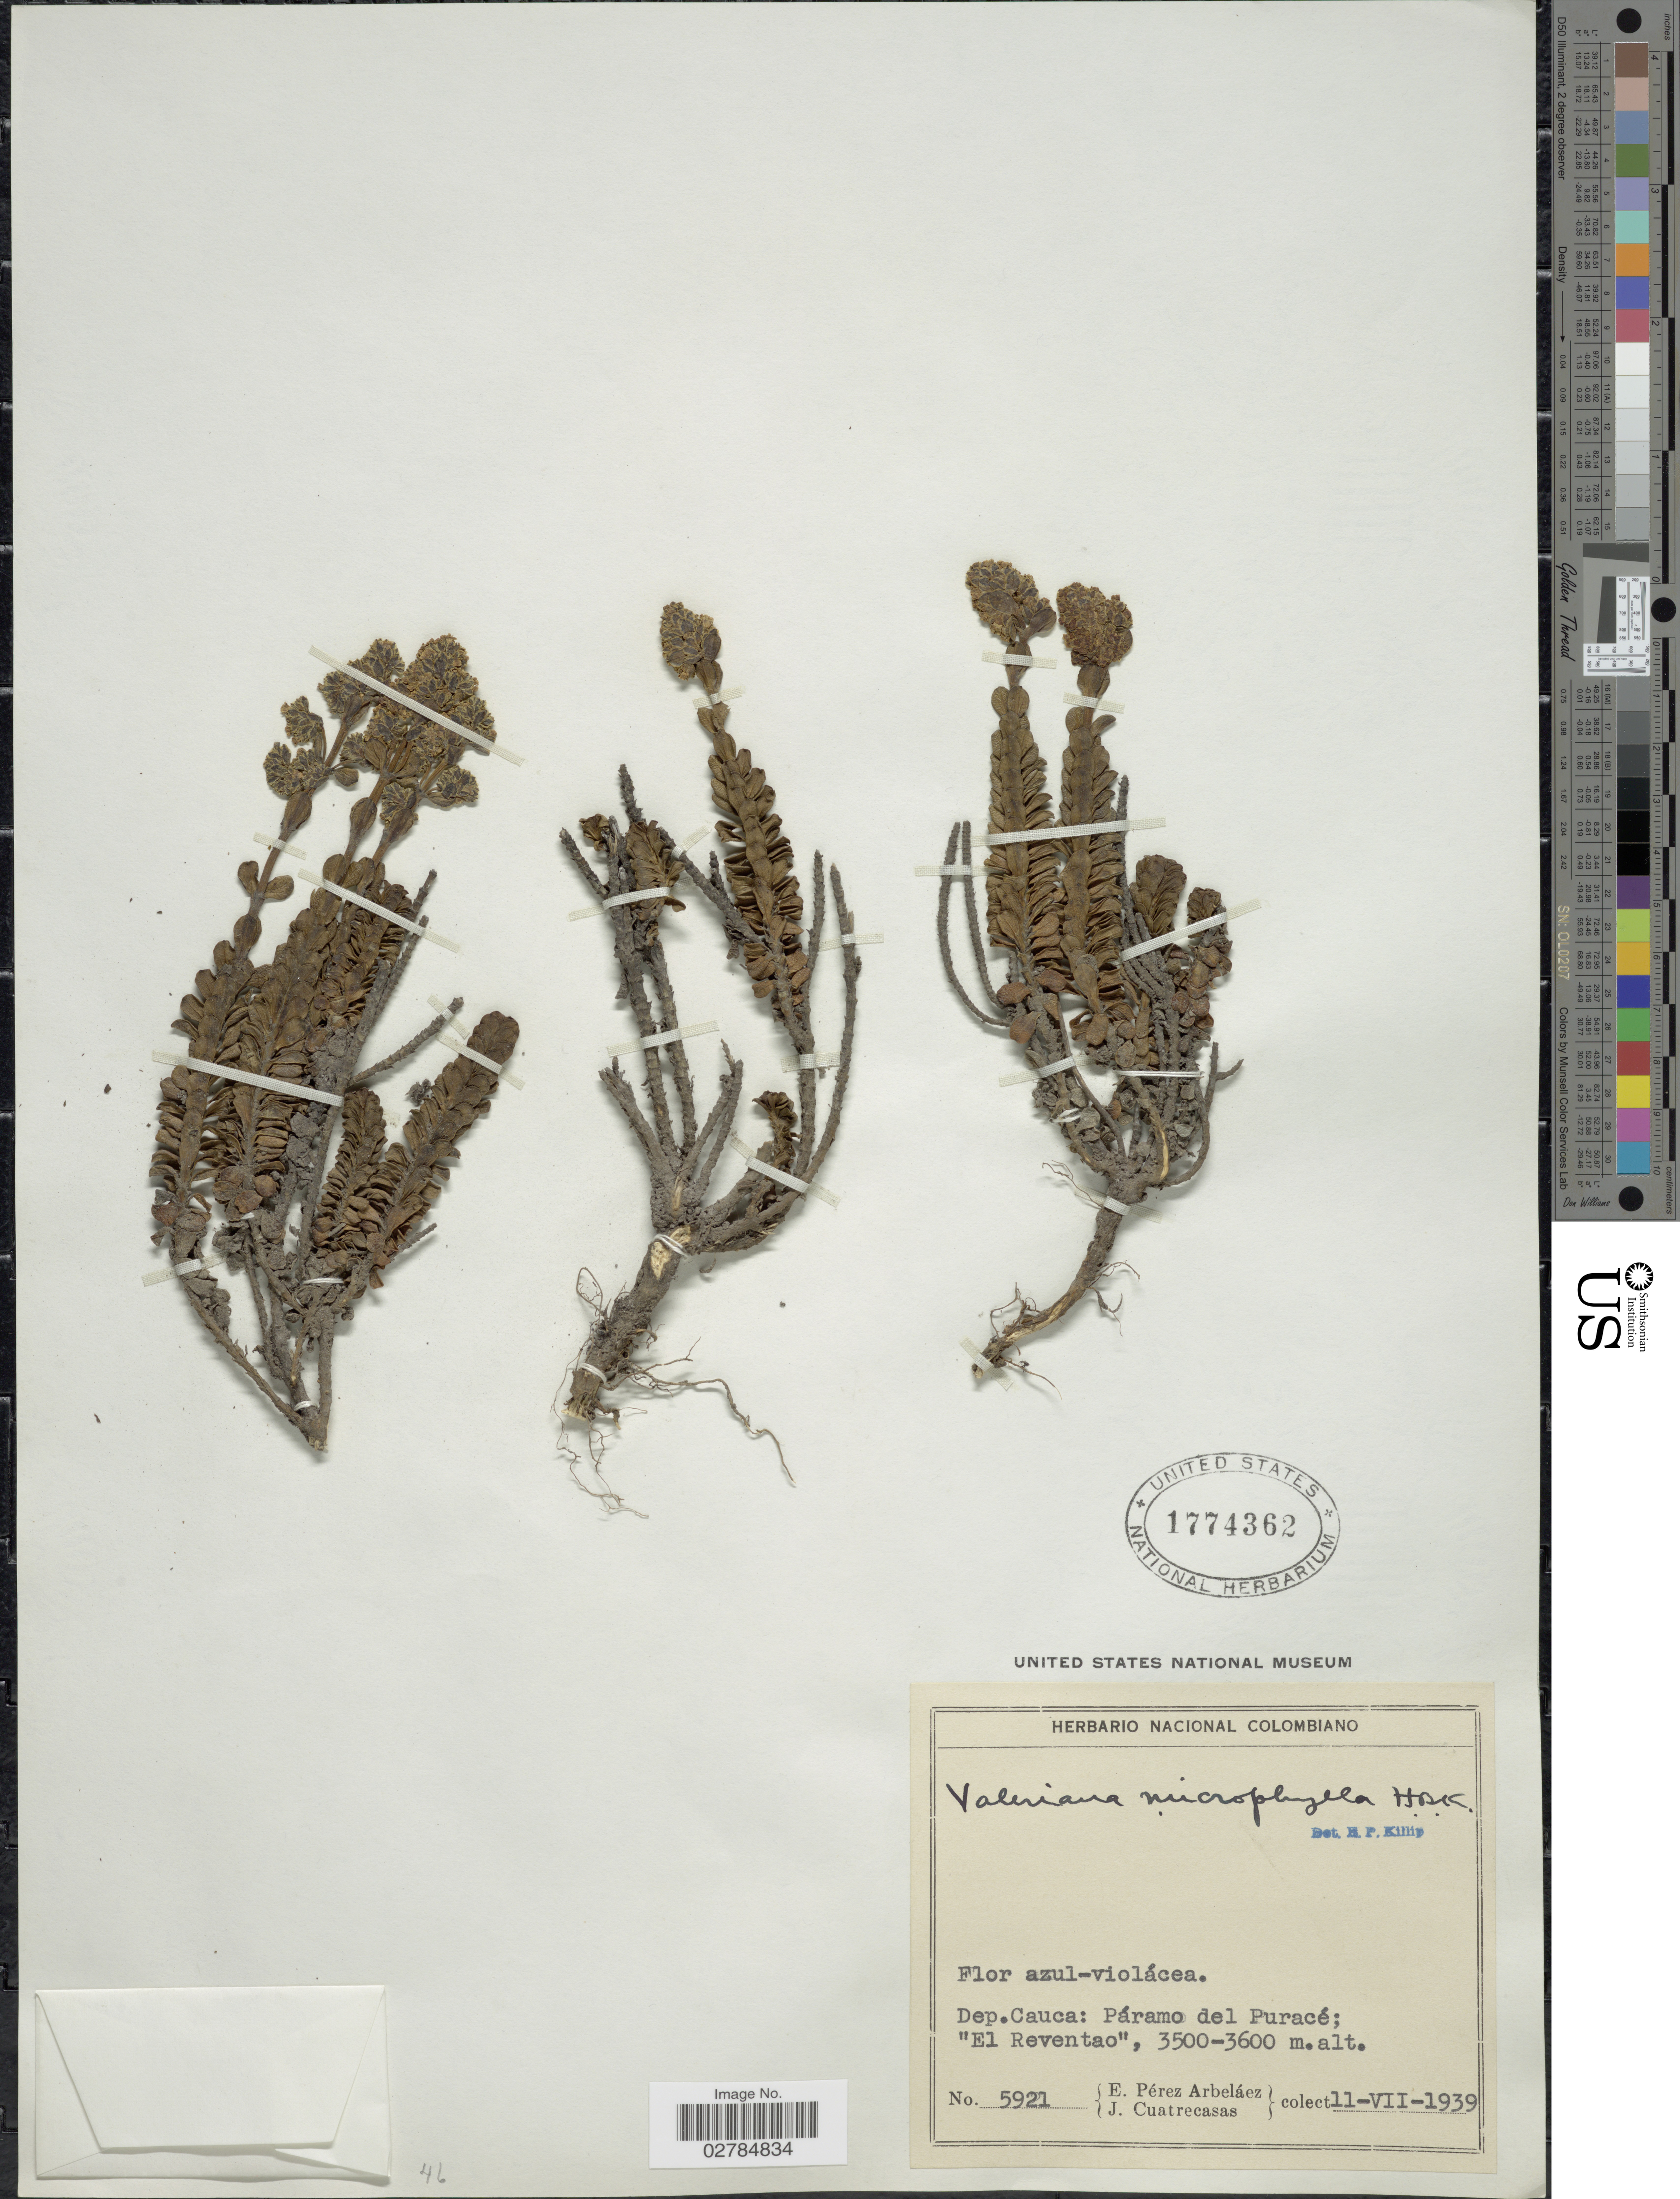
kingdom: Plantae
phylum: Tracheophyta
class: Magnoliopsida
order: Dipsacales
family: Caprifoliaceae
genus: Valeriana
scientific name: Valeriana microphylla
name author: Kunth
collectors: E. Pérez Arbeláez & J. Cuatrecasas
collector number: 5921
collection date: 1939-07-11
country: Colombia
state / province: Cauca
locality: Dep. Cauca: Páramo del Puracé; " El Reventao"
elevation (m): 3500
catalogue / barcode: US 1774362